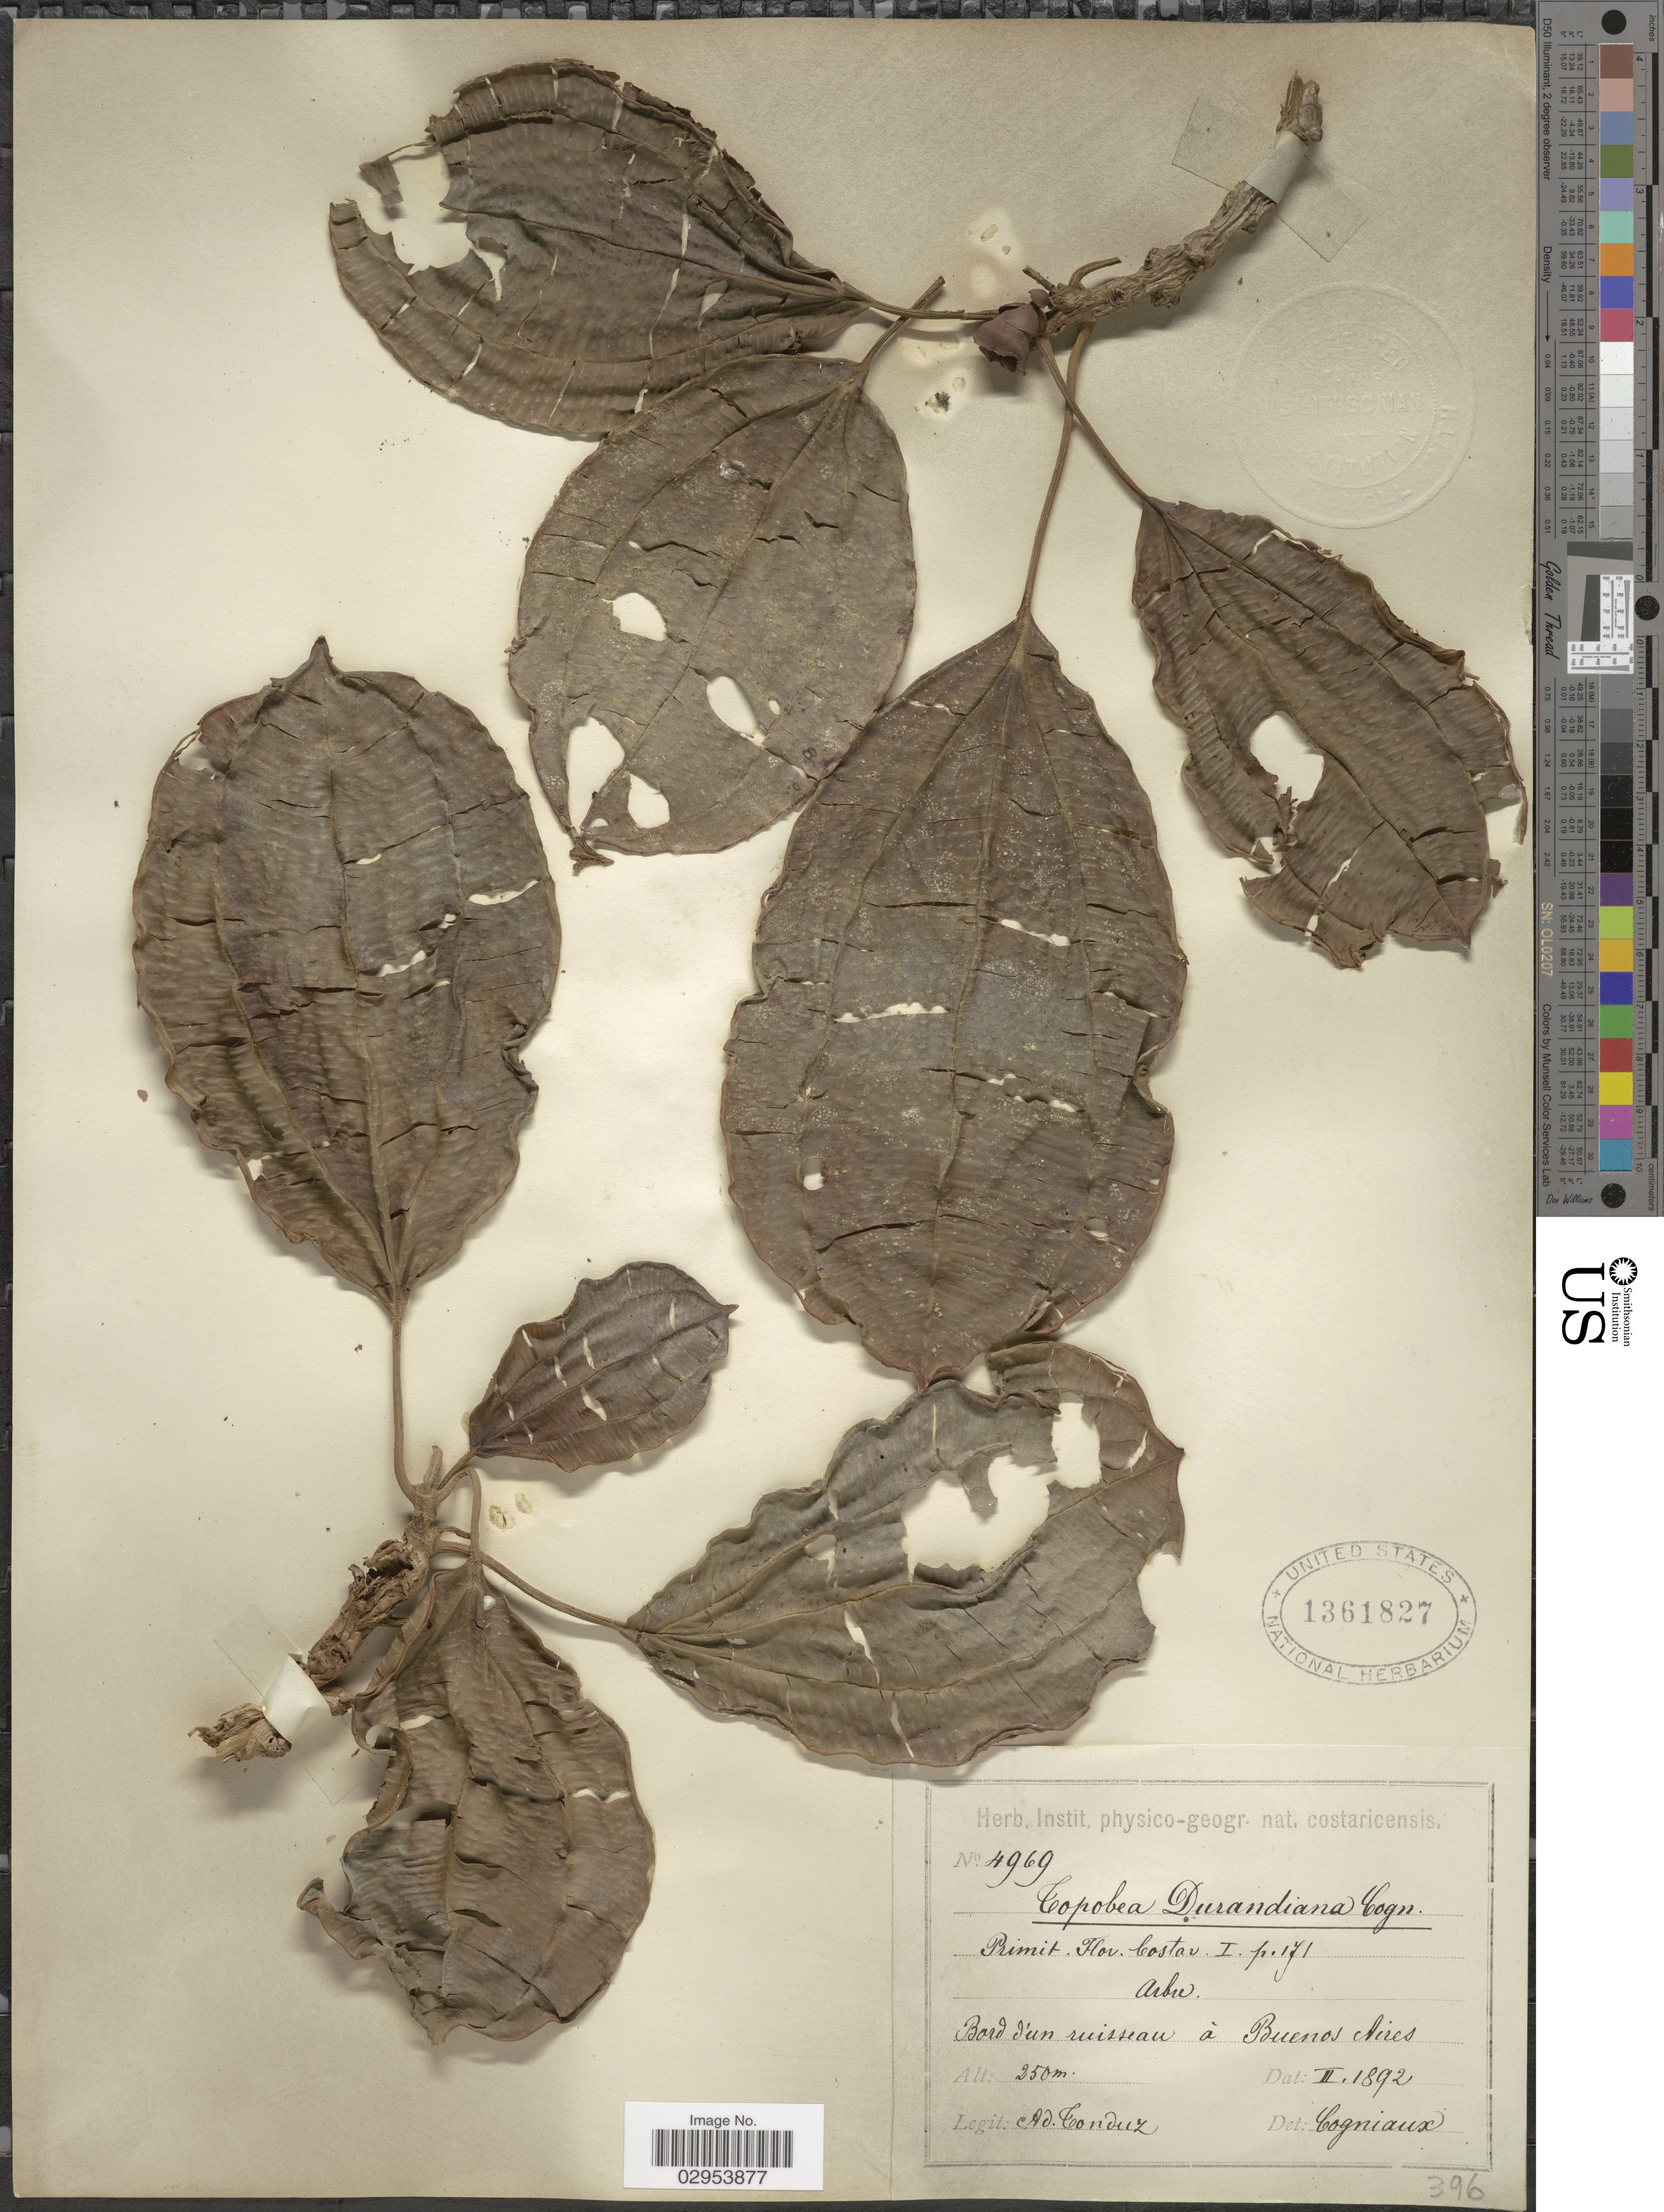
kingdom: Plantae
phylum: Tracheophyta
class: Magnoliopsida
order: Myrtales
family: Melastomataceae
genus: Topobea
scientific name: Topobea maurofernandeziana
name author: Cogn.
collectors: A. Tonduz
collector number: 4969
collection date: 1892-02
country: Costa Rica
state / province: Puntarenas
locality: Bord d'un ruisseau á Buenos Aires.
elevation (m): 250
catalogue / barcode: US 1361827